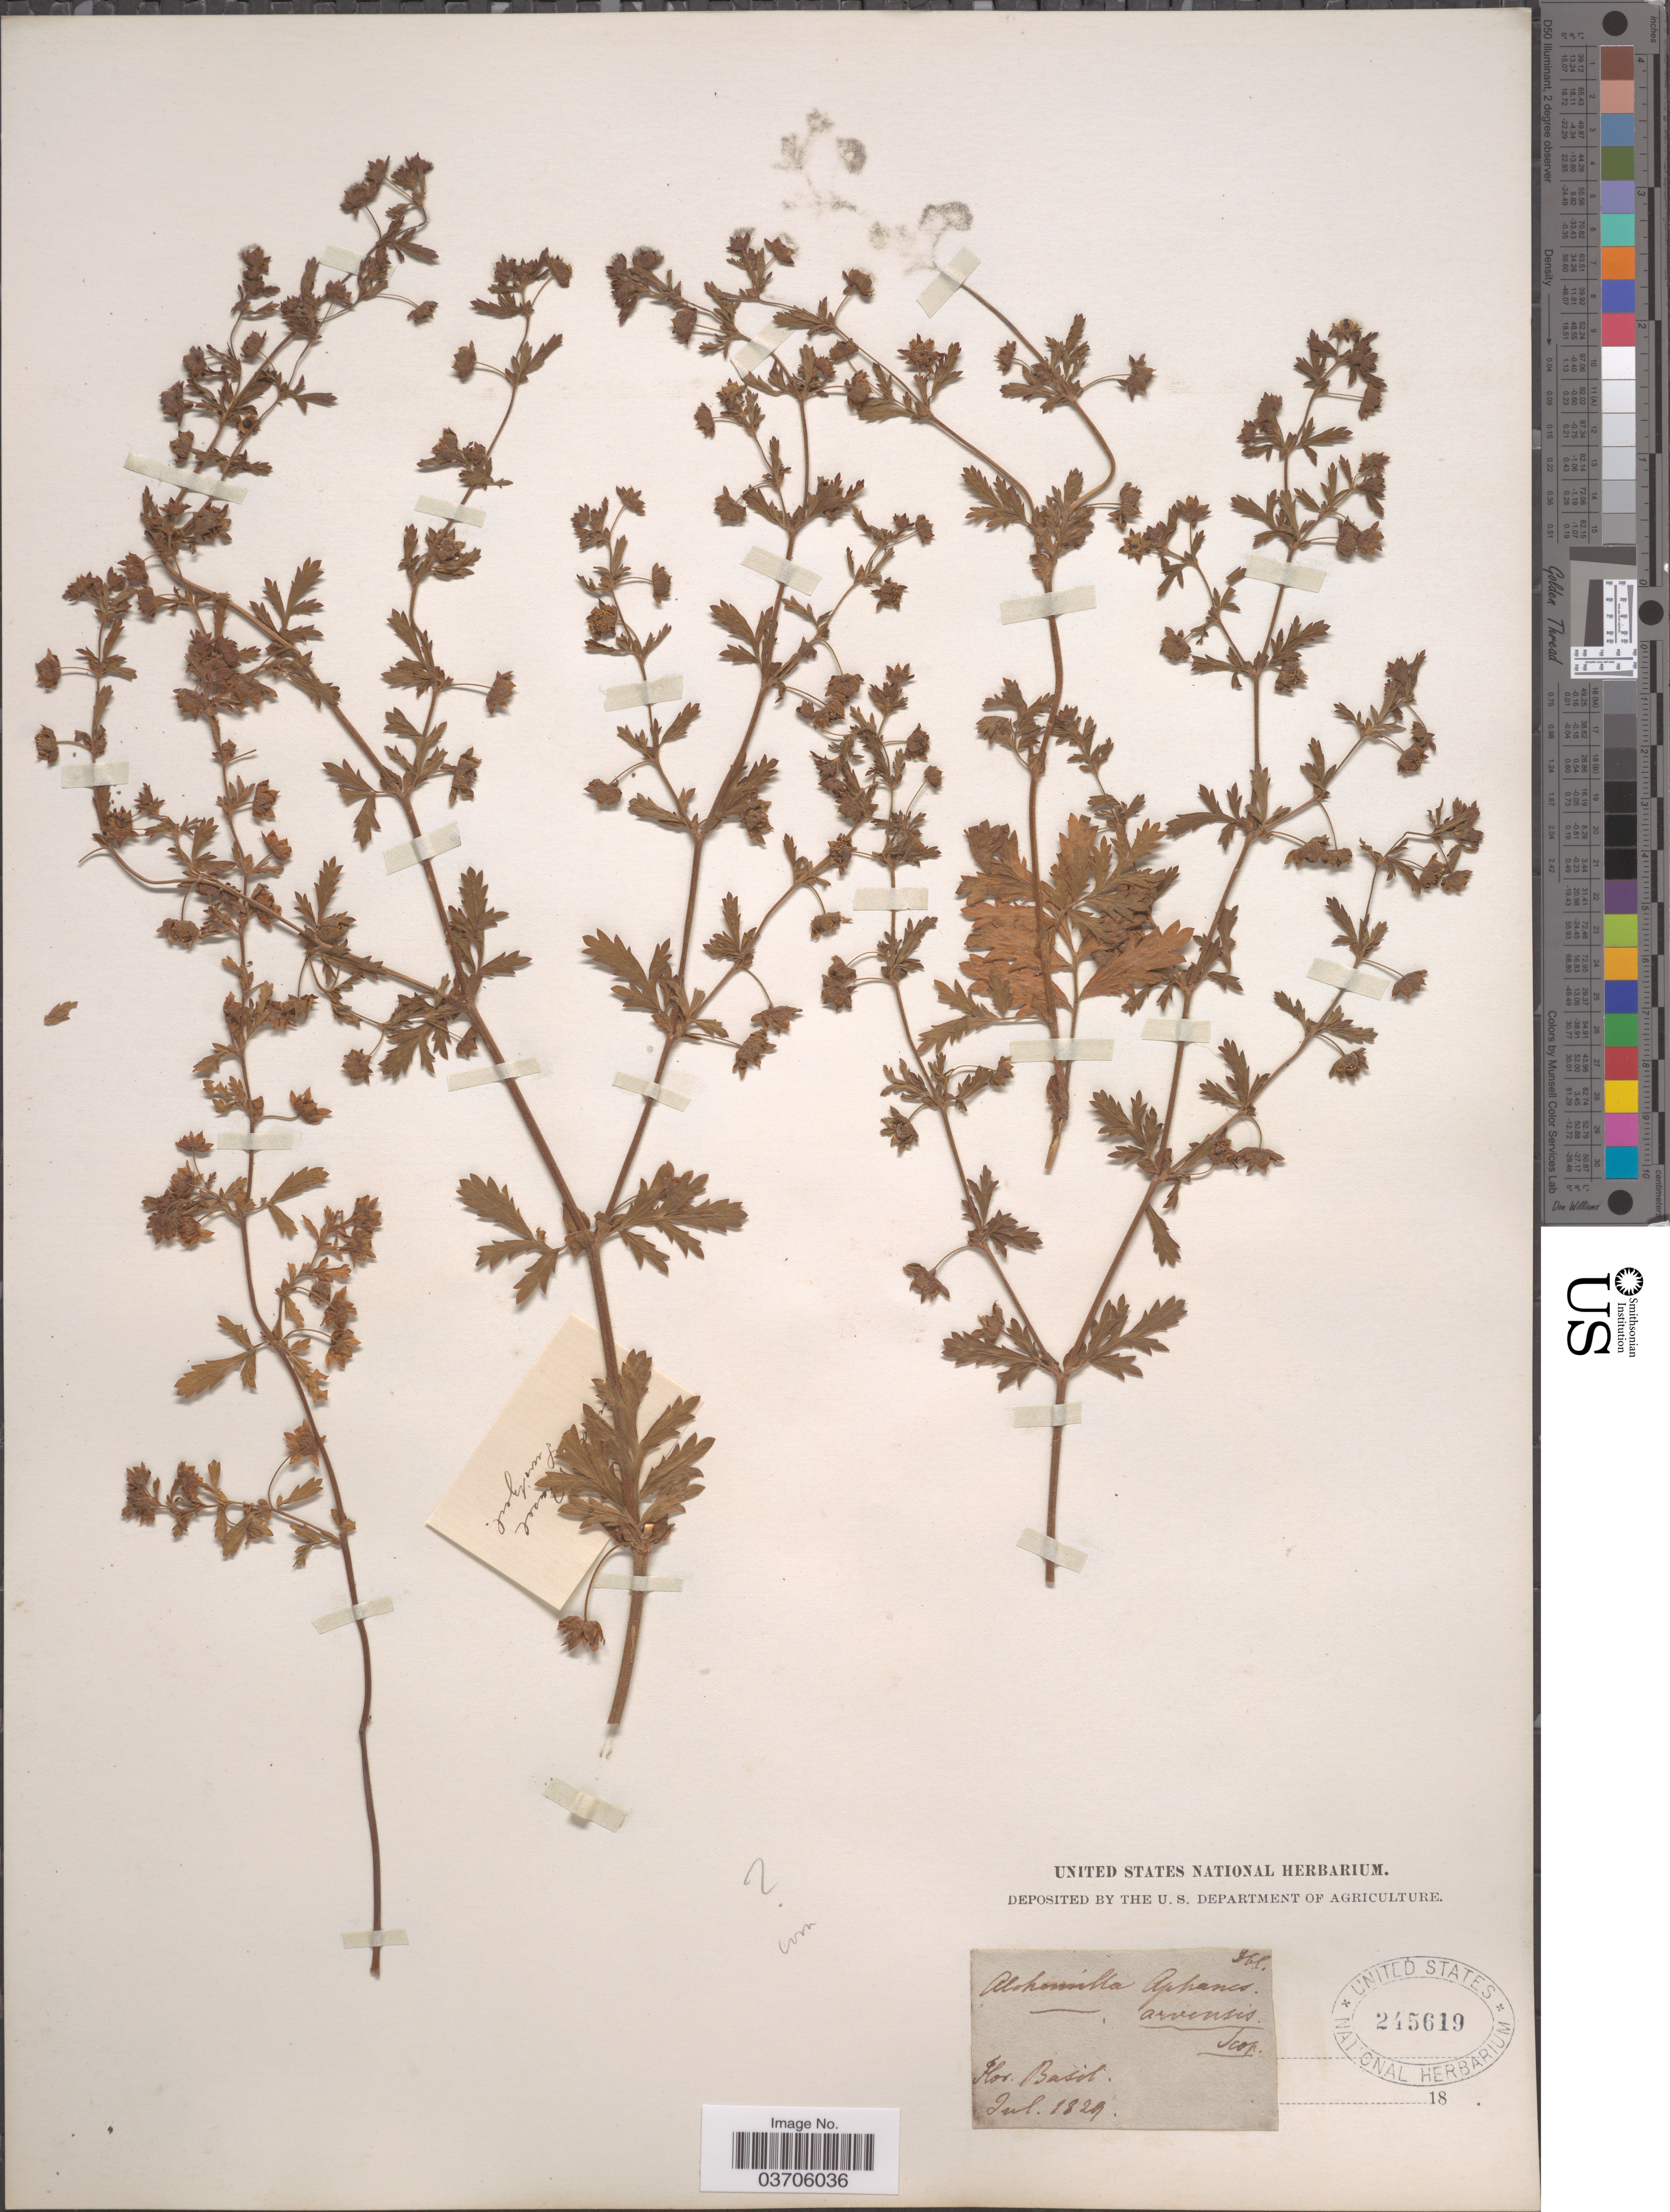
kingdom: Plantae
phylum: Tracheophyta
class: Magnoliopsida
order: Rosales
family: Rosaceae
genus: Potentilla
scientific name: Potentilla supina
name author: L.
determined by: Strong, Mark T., (BOT), Smithsonian Institution - National Museum of Natural History (UNITED STATES)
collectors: ex herb. United States National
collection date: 1829-07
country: Switzerland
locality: Basil. [illegible text] Nsel.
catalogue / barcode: US 245619